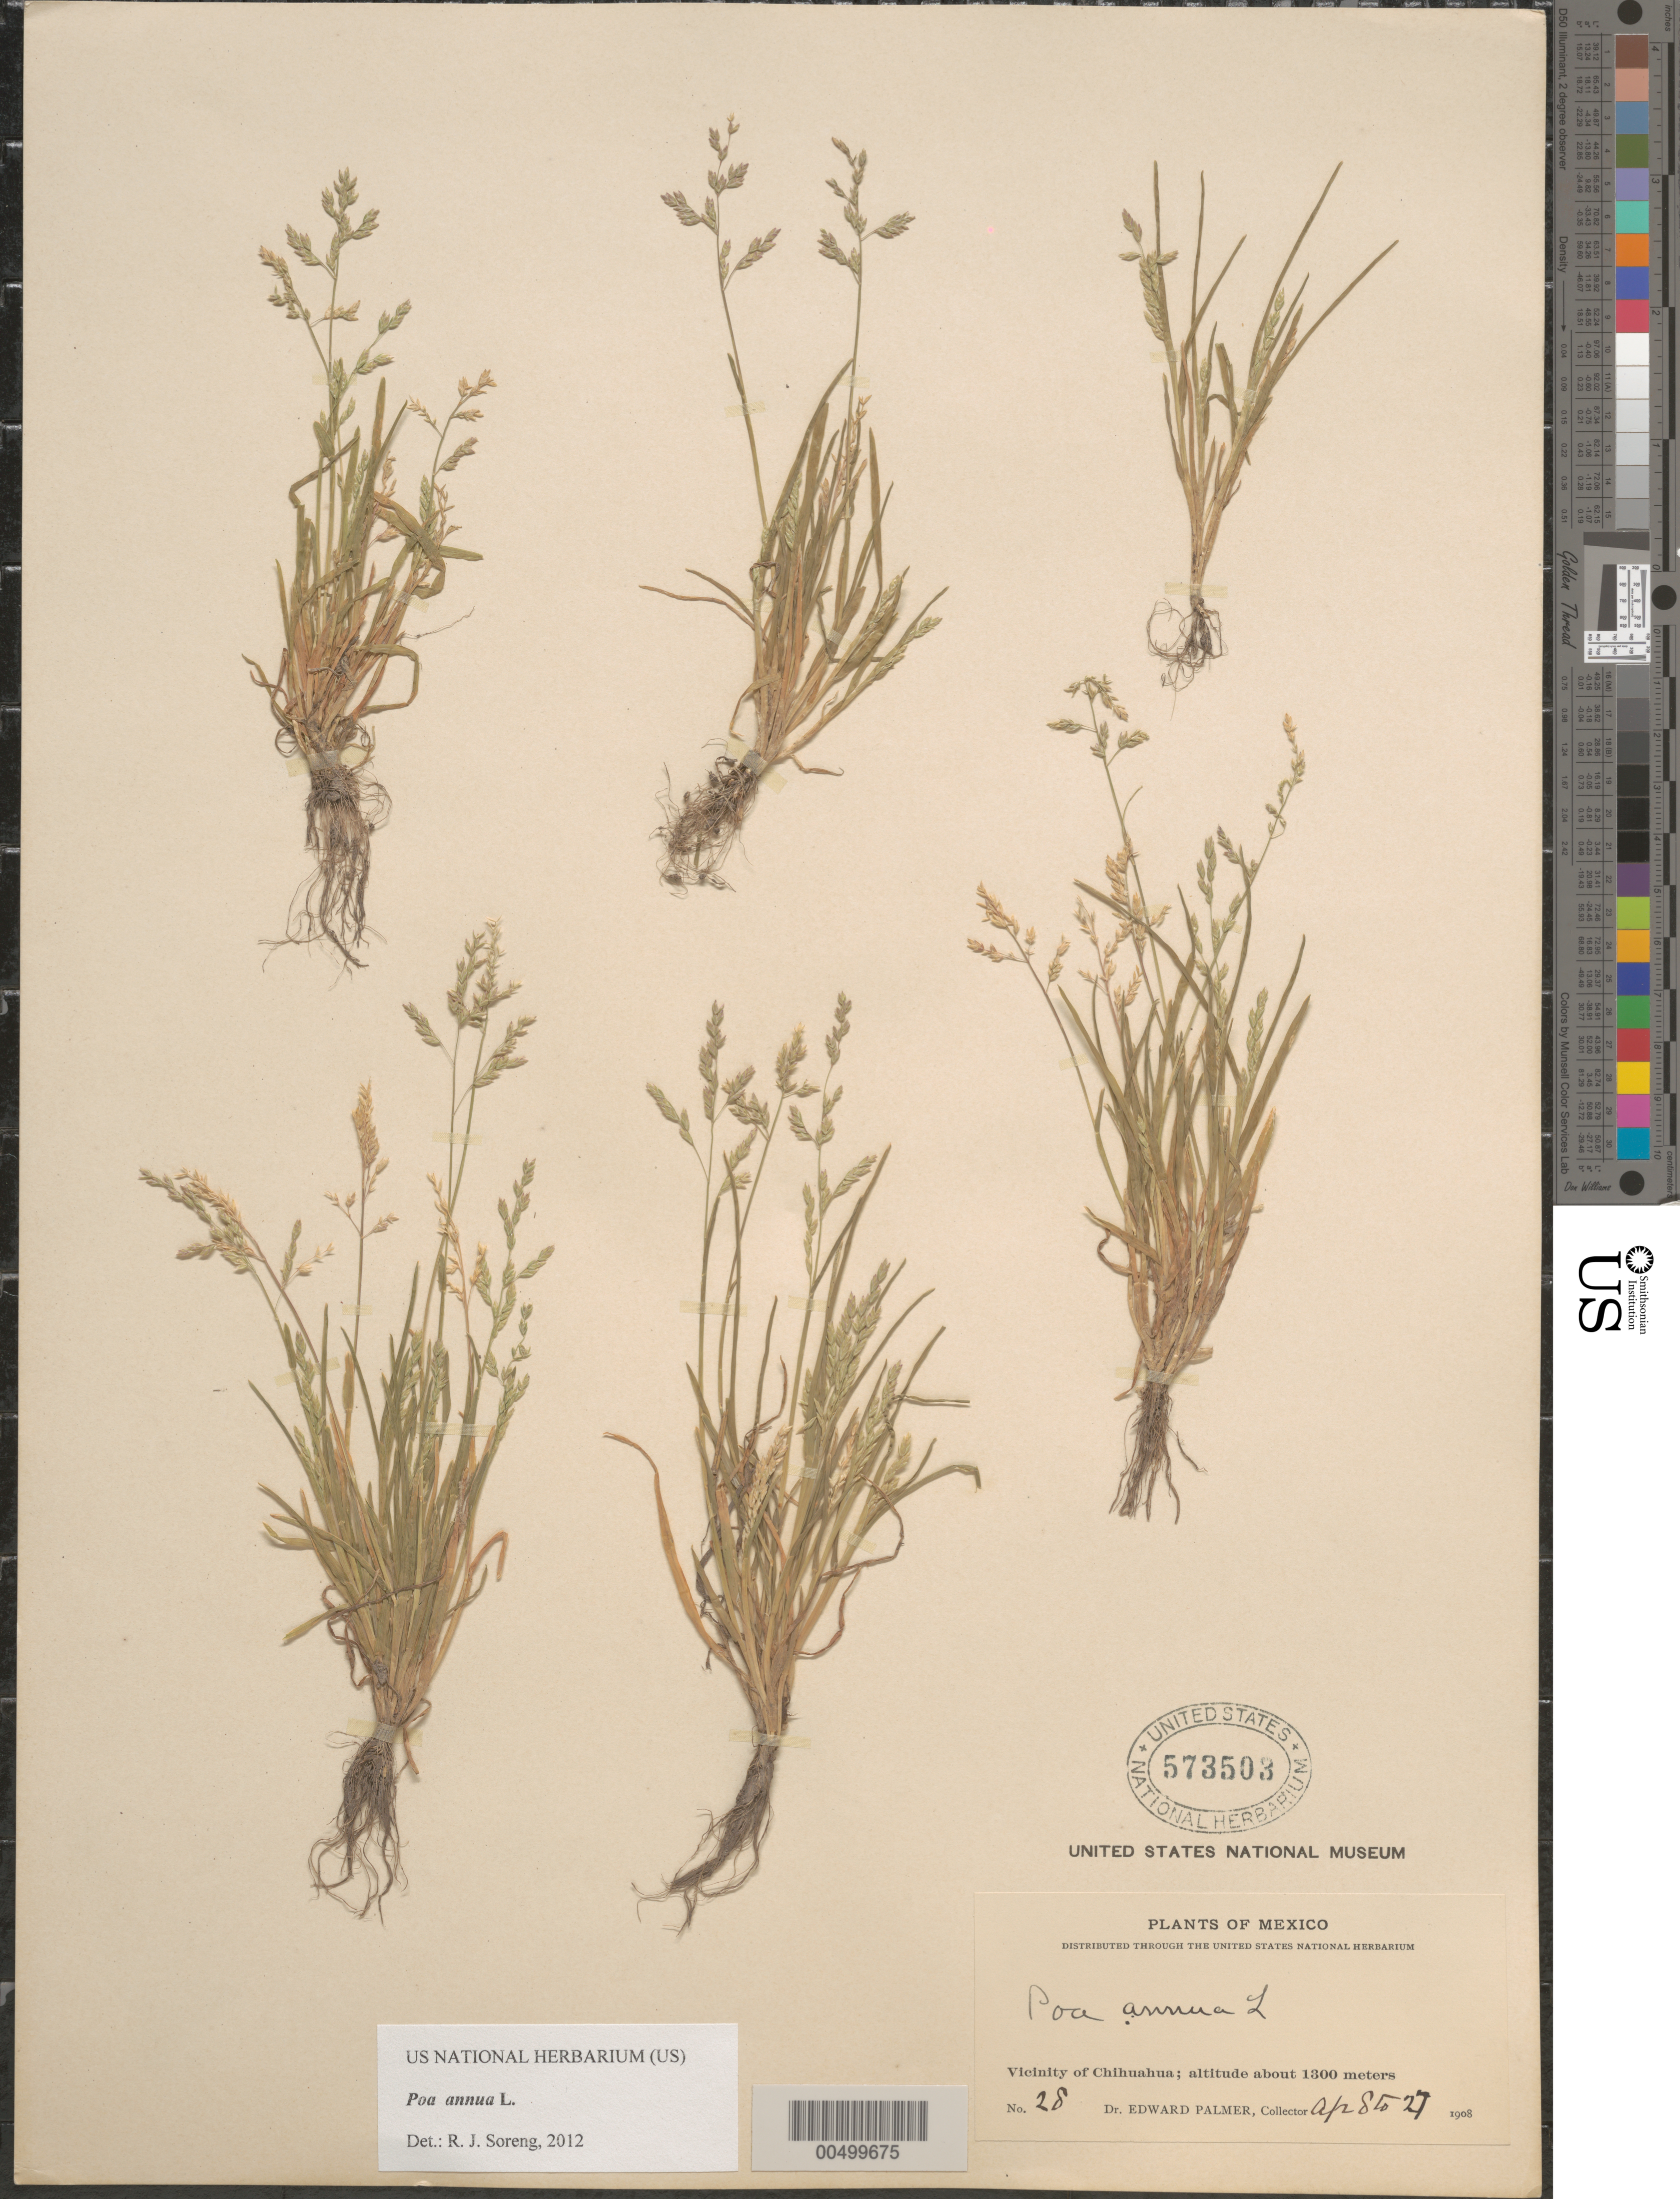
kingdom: Plantae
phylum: Tracheophyta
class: Liliopsida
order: Poales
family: Poaceae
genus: Poa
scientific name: Poa annua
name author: L.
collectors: E. Palmer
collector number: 28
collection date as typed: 8 Apr 1908 to 27 Apr 1908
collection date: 1908-04-08/1908-04-27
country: Mexico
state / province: Chihuahua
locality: Vicinity of Chihuahua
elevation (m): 1300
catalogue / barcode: US 573503